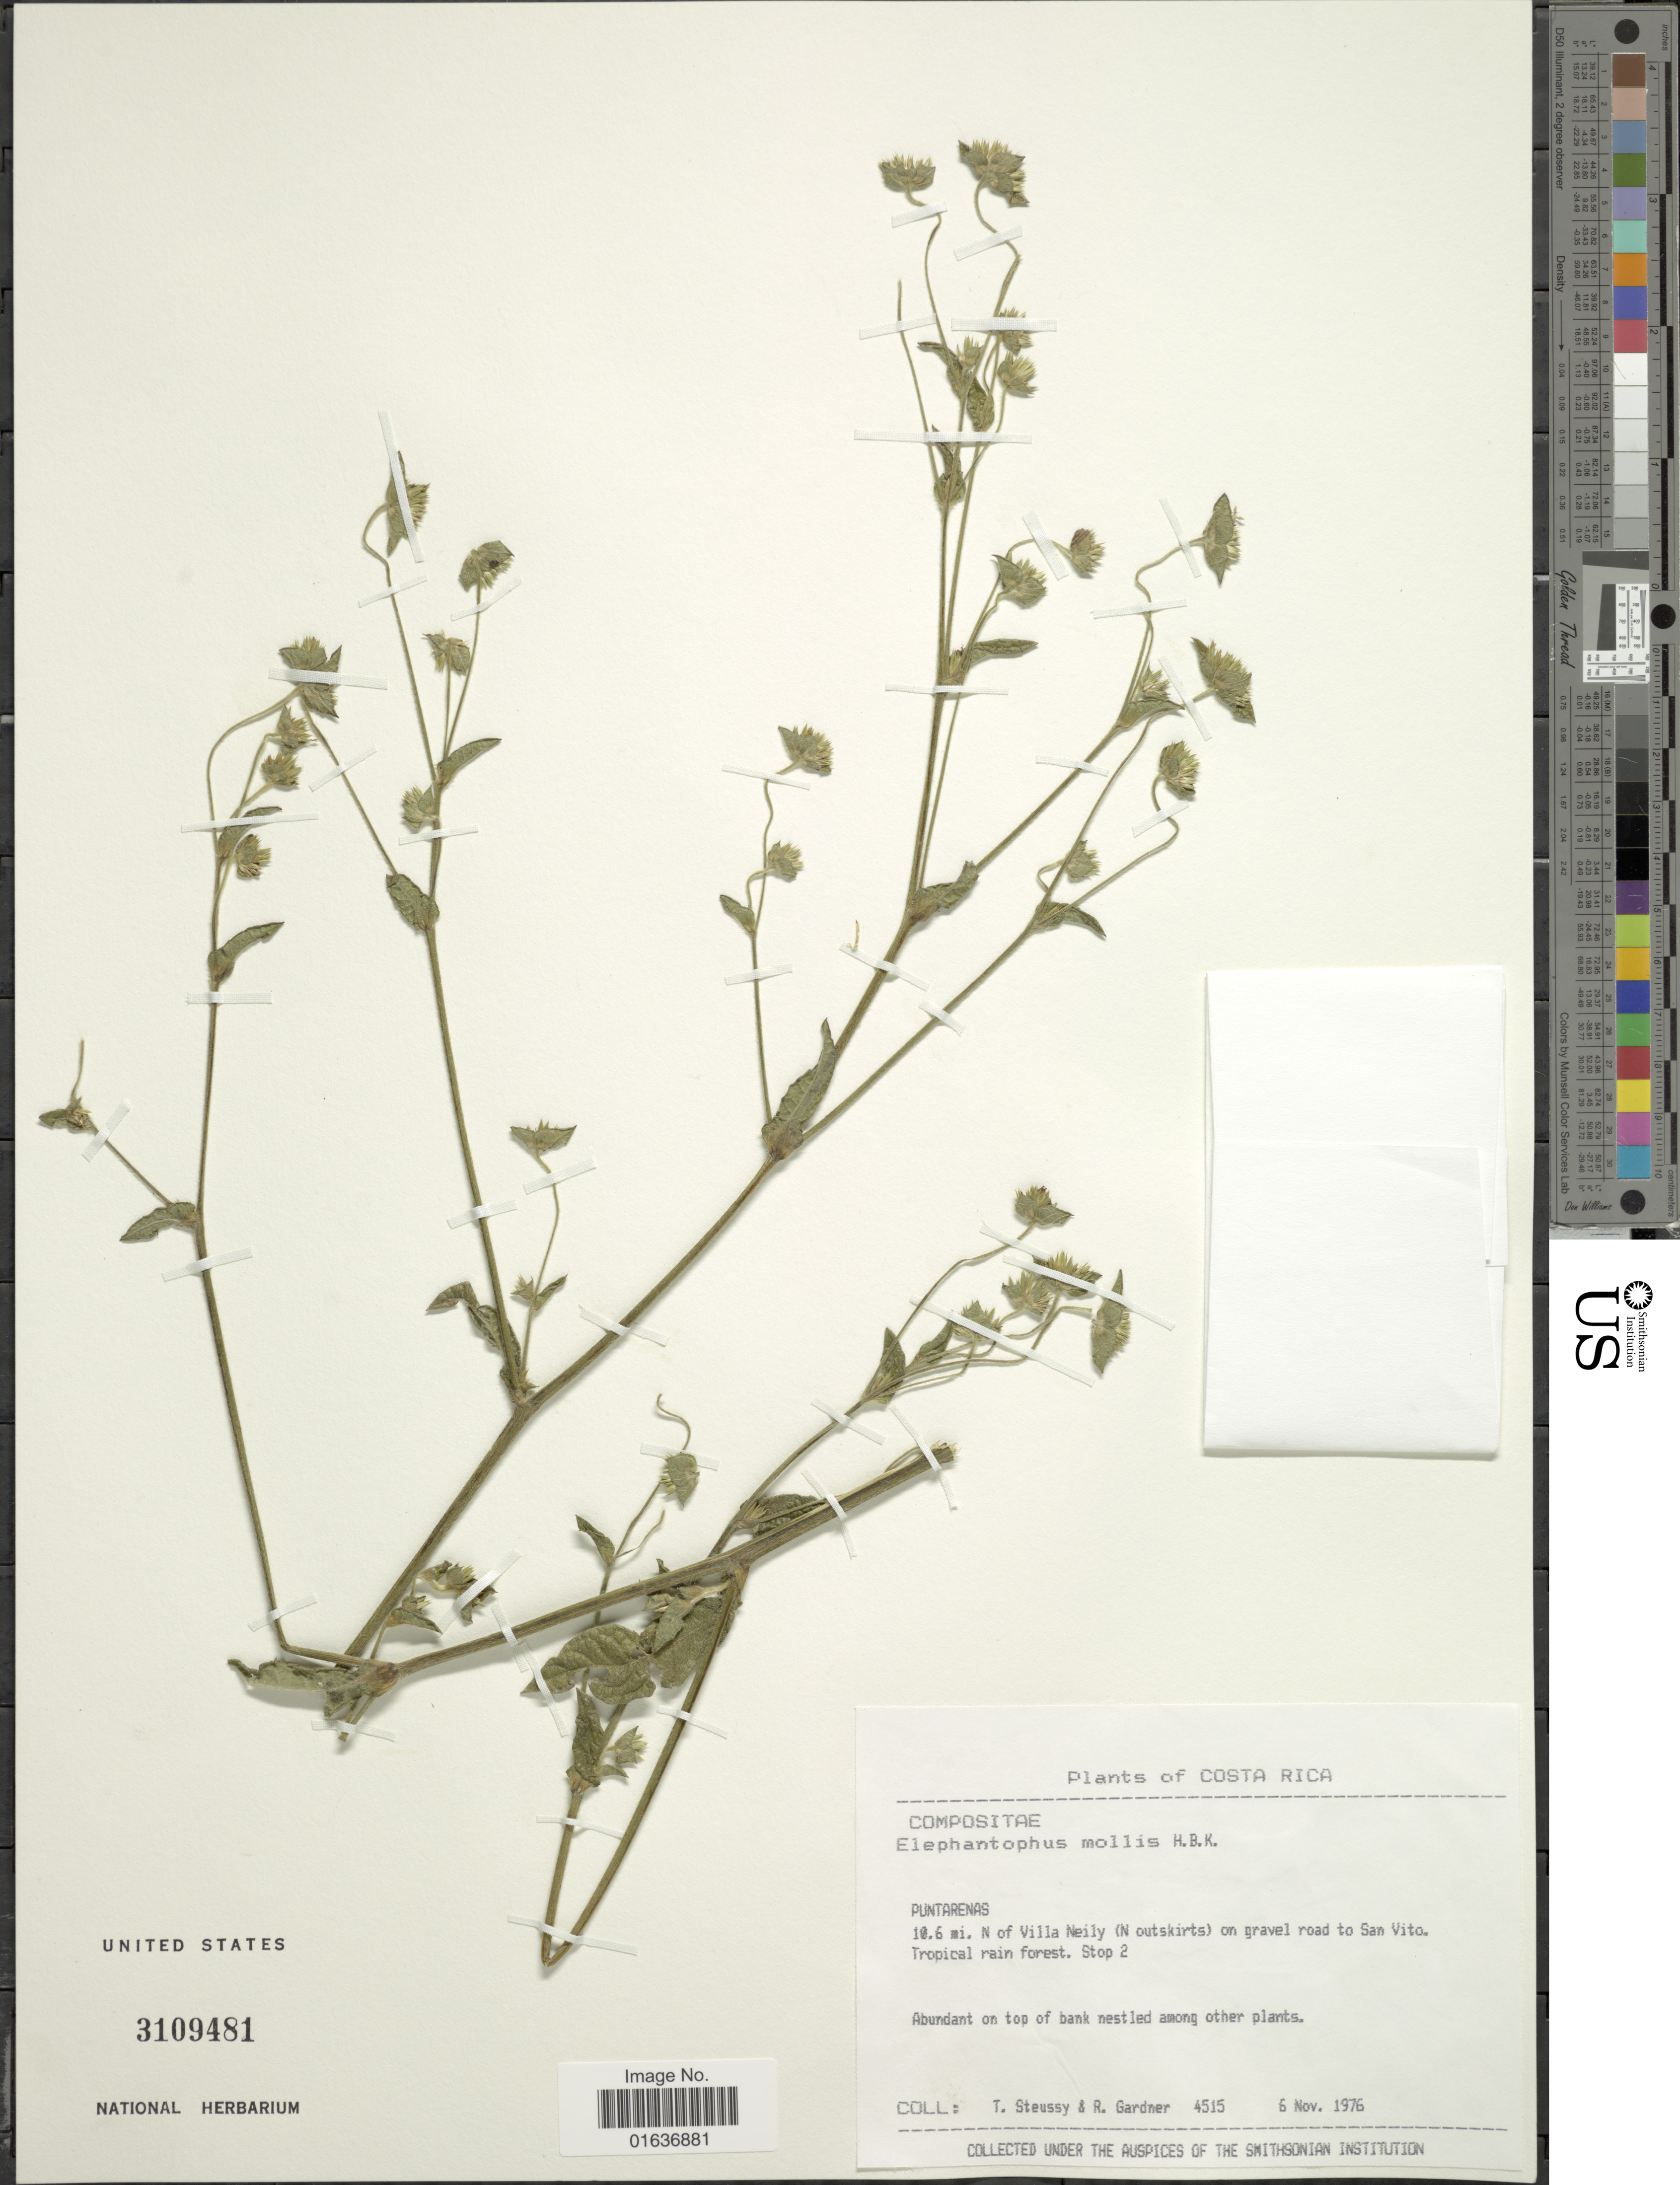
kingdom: Plantae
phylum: Tracheophyta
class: Magnoliopsida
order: Asterales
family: Asteraceae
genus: Elephantopus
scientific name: Elephantopus mollis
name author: Kunth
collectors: T. Steussy & R. C. Gardner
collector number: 4515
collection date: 1976-11-06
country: Costa Rica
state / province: Puntarenas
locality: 10.6 mi. N of Villa Neily (N outskirts) on gravel road to San Vito. Tropical rain forest, Stop 2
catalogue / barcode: US 3109481